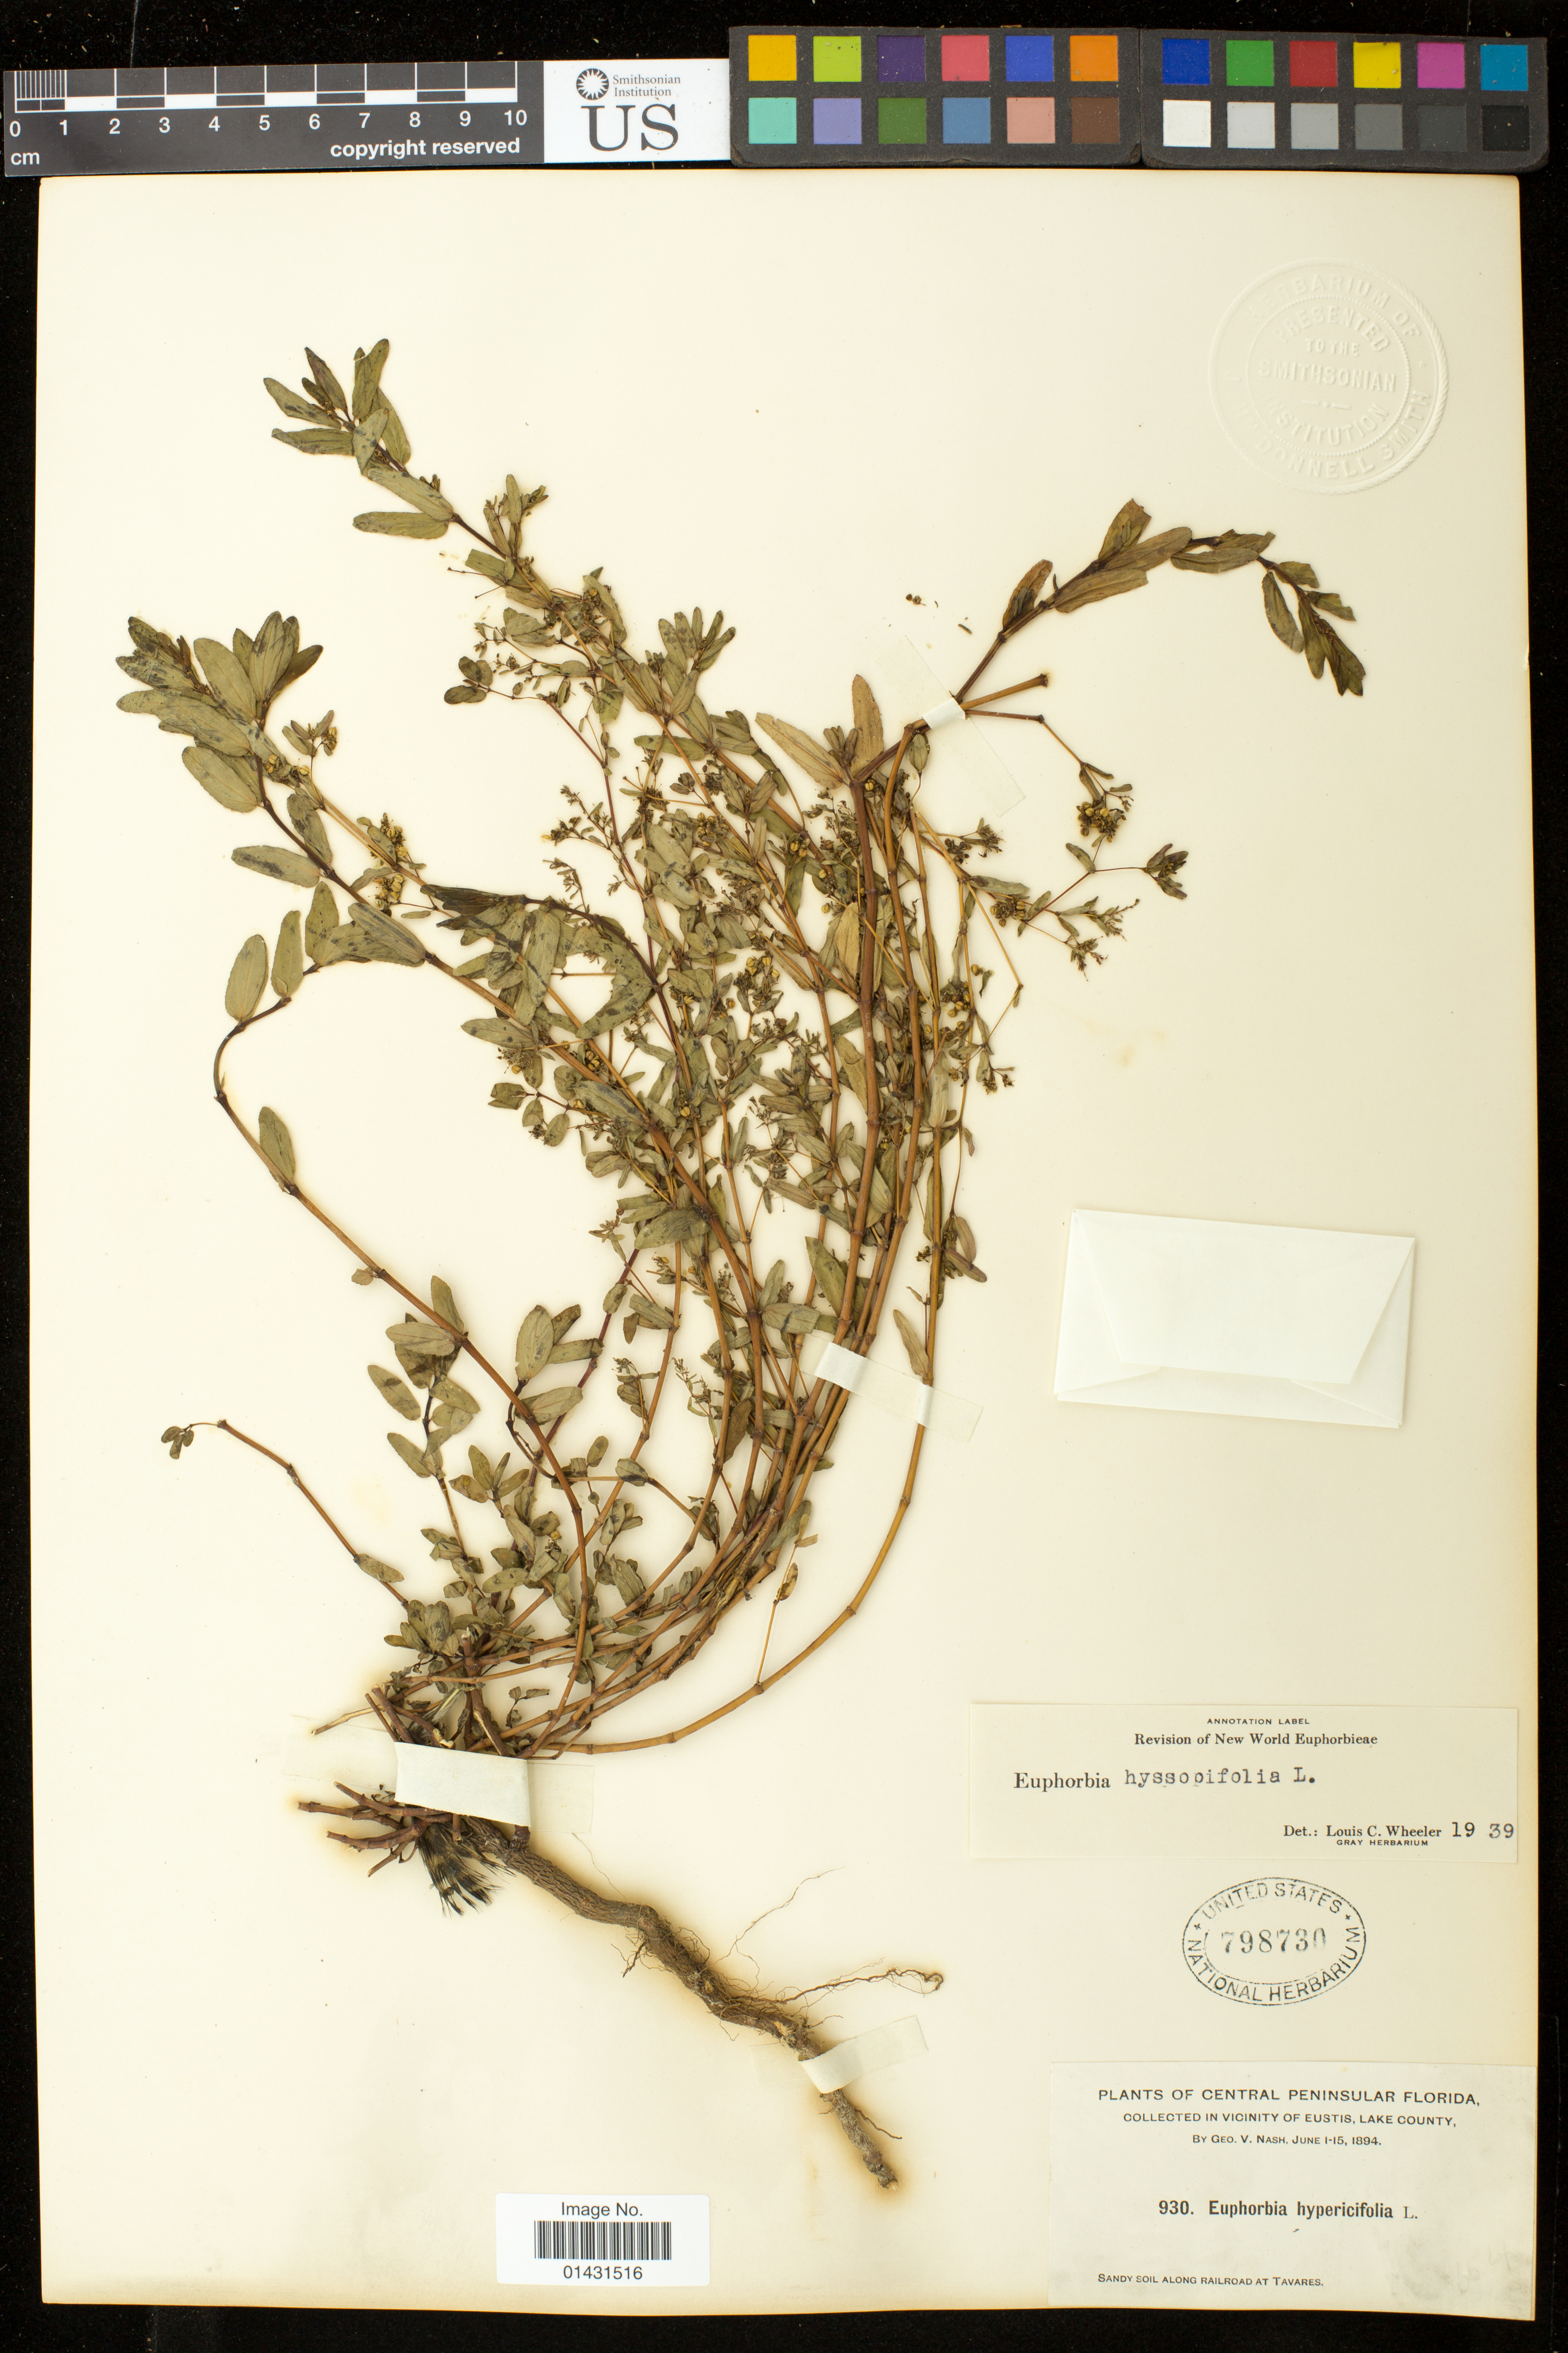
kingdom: Plantae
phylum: Tracheophyta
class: Magnoliopsida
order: Malpighiales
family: Euphorbiaceae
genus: Euphorbia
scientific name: Euphorbia hyssopifolia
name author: L.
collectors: G. V. Nash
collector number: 930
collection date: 1894-06-01/1894-06-15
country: United States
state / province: Florida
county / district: Lake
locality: Vicinity of Eustis; Along railroad at Tavares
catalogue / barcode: US 798730